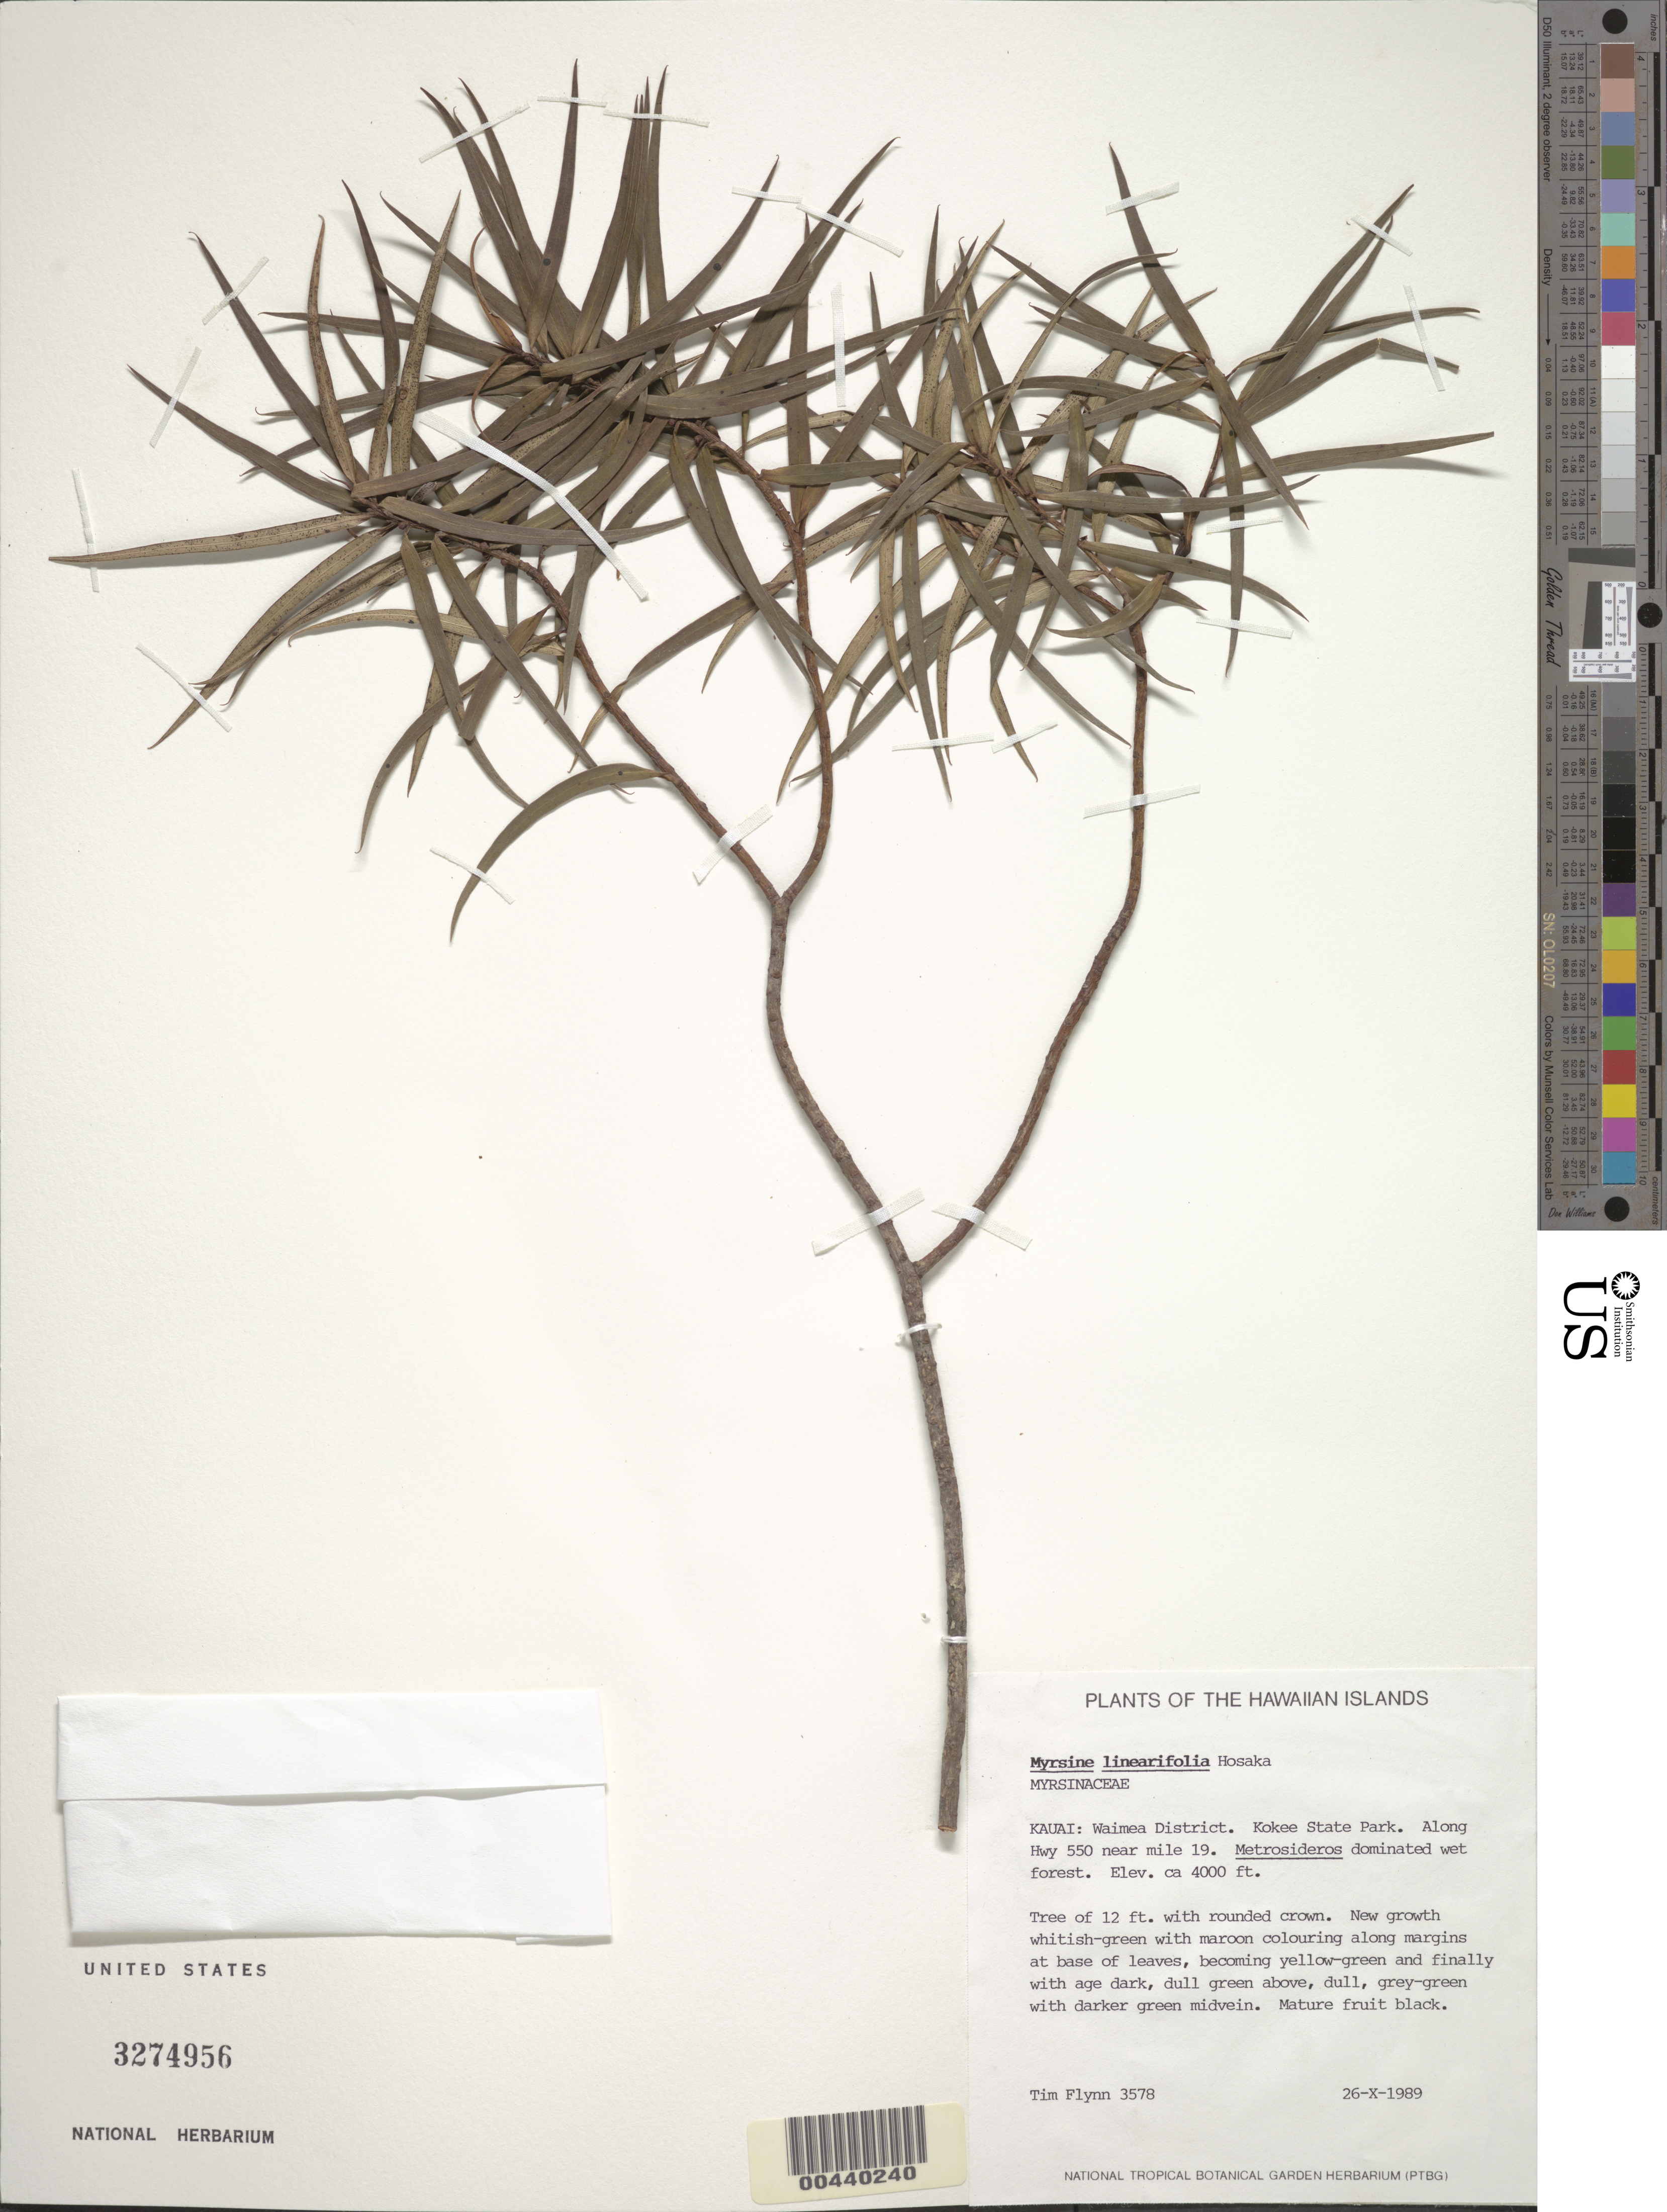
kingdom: Plantae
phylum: Tracheophyta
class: Magnoliopsida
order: Ericales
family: Primulaceae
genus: Myrsine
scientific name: Myrsine linearifolia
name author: Hosaka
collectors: T. W. Flynn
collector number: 3578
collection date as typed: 26 Oct 1989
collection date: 1989-10-26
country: United States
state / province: Hawaii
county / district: Kauai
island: Kaua'i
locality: Waimea District. Kokee State Park. Along Hwy 550 near mile 19.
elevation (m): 1219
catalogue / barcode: US 3274956